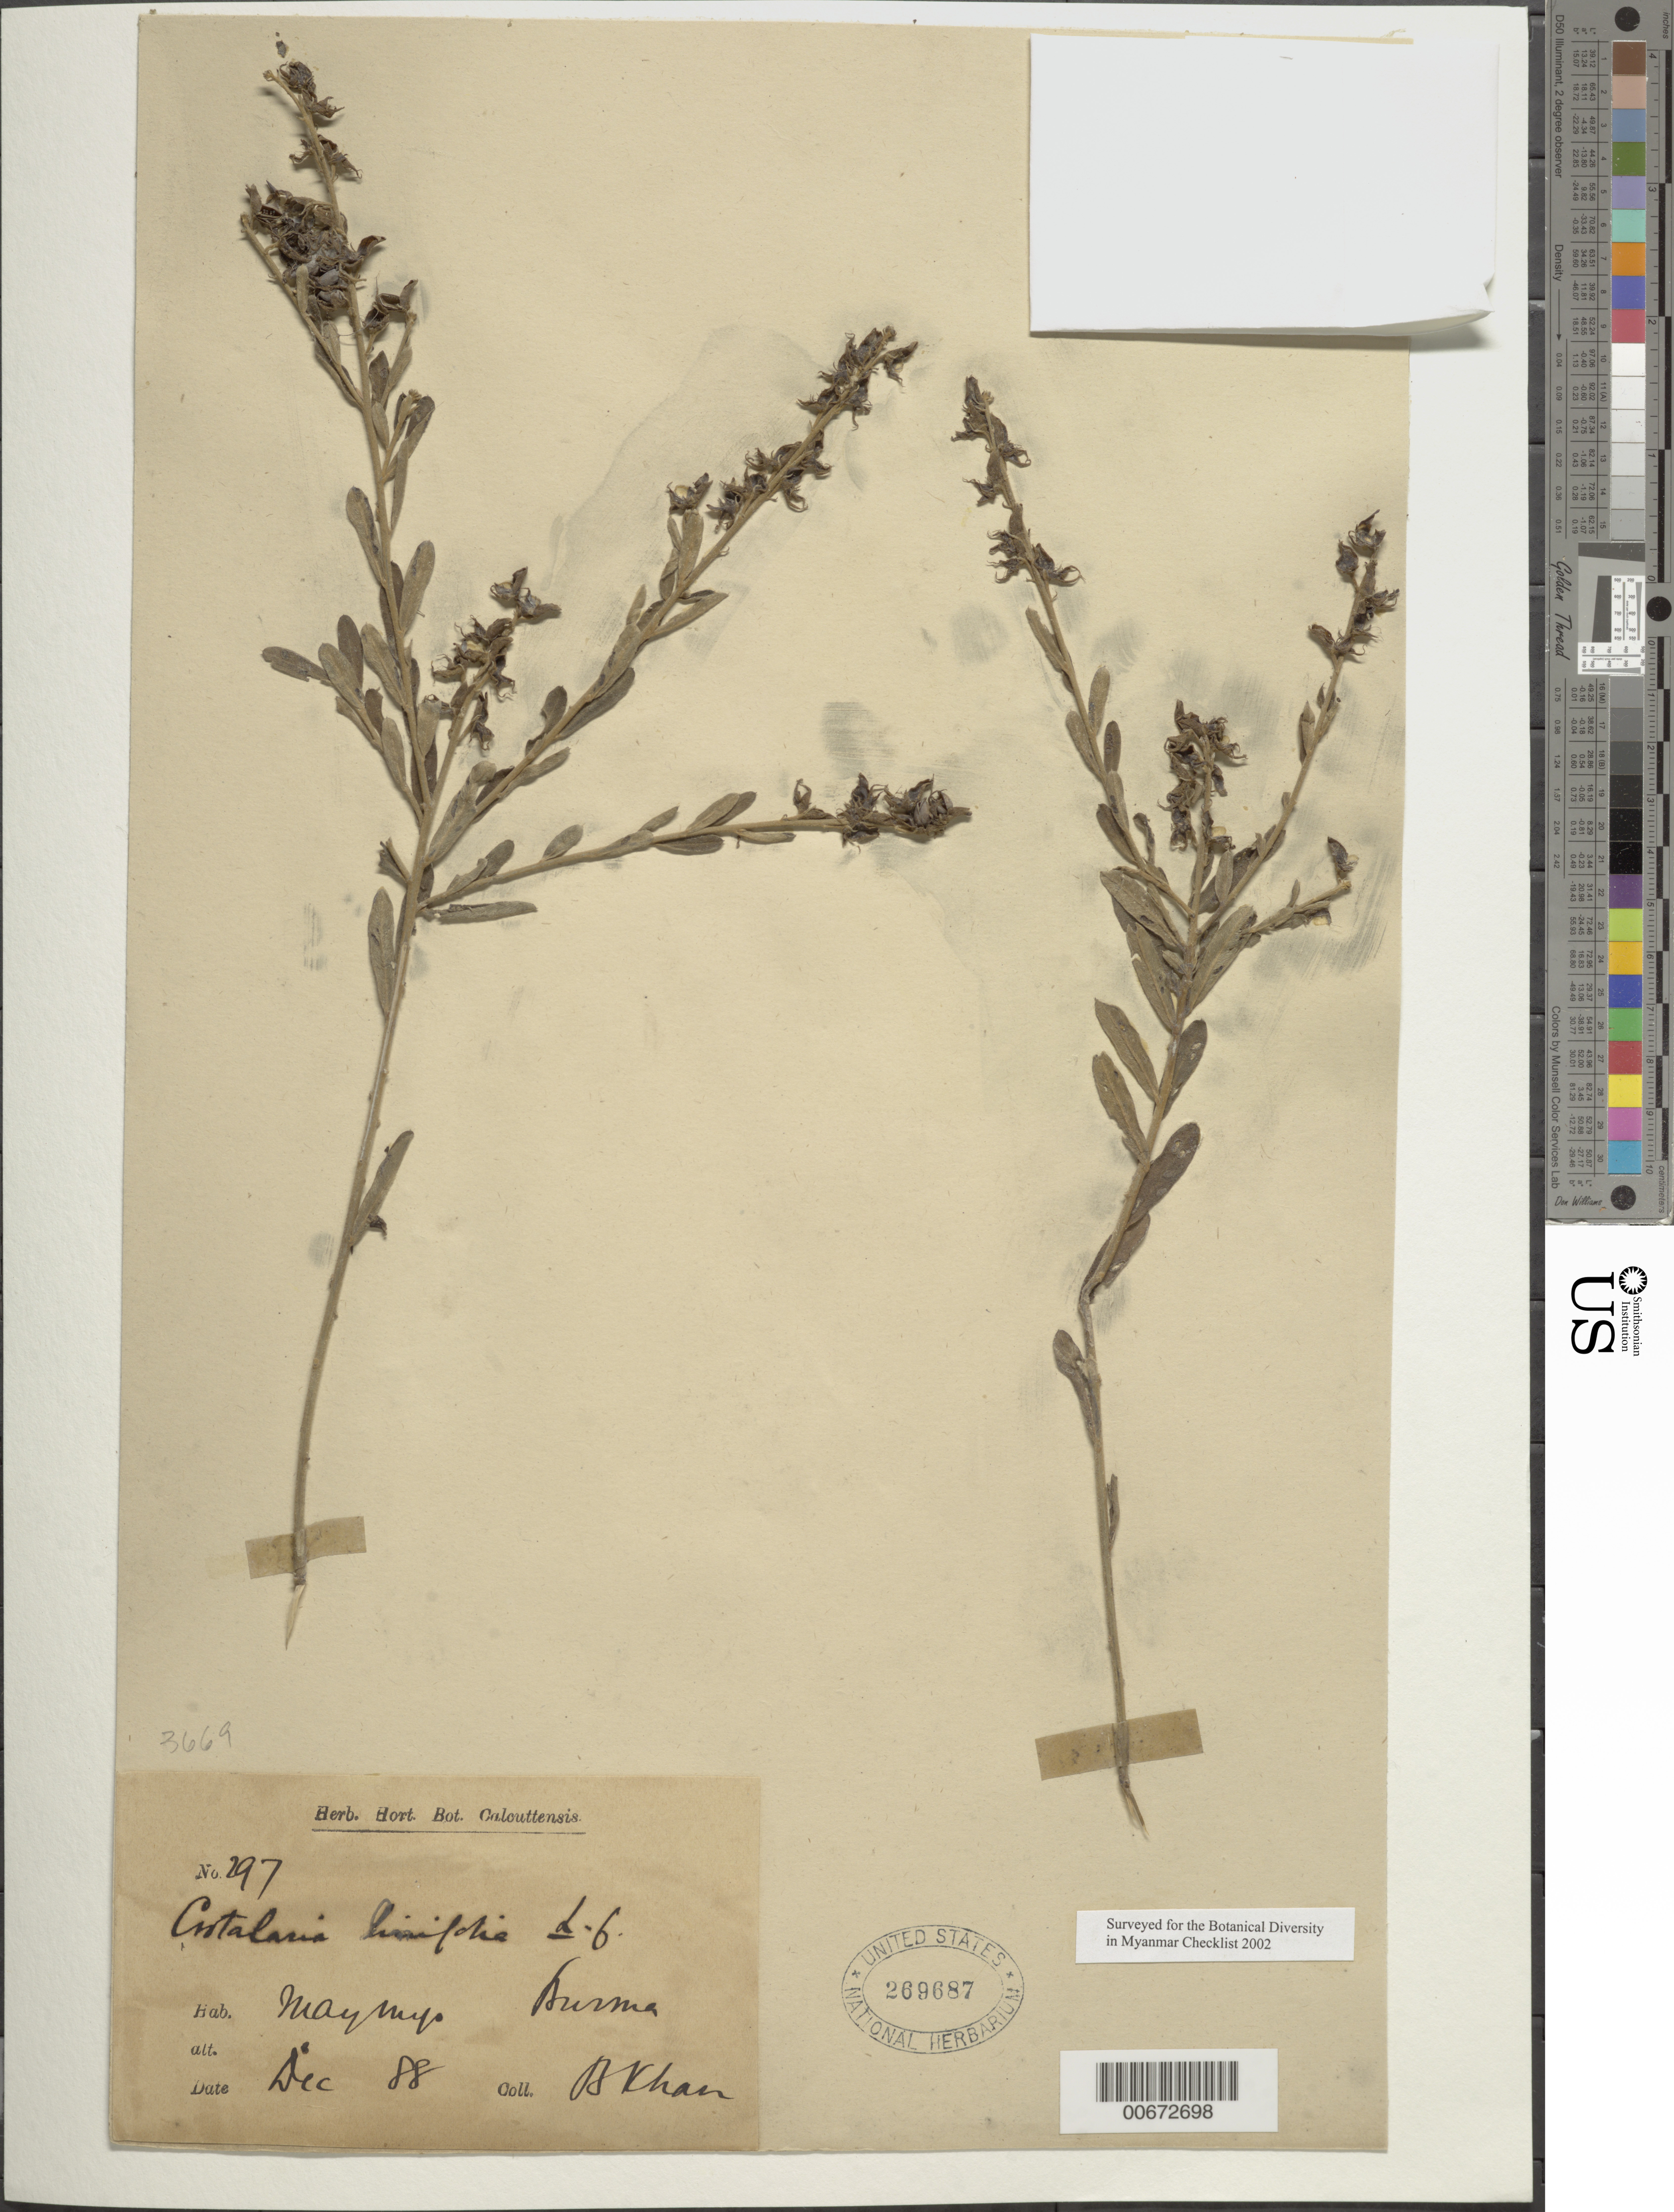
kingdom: Plantae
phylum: Tracheophyta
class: Magnoliopsida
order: Fabales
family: Fabaceae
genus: Crotalaria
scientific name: Crotalaria linifolia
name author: L. f.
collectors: B. Khan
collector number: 297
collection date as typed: Dec 1888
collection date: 1888-12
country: Myanmar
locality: Maymyo.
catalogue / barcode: US 269687